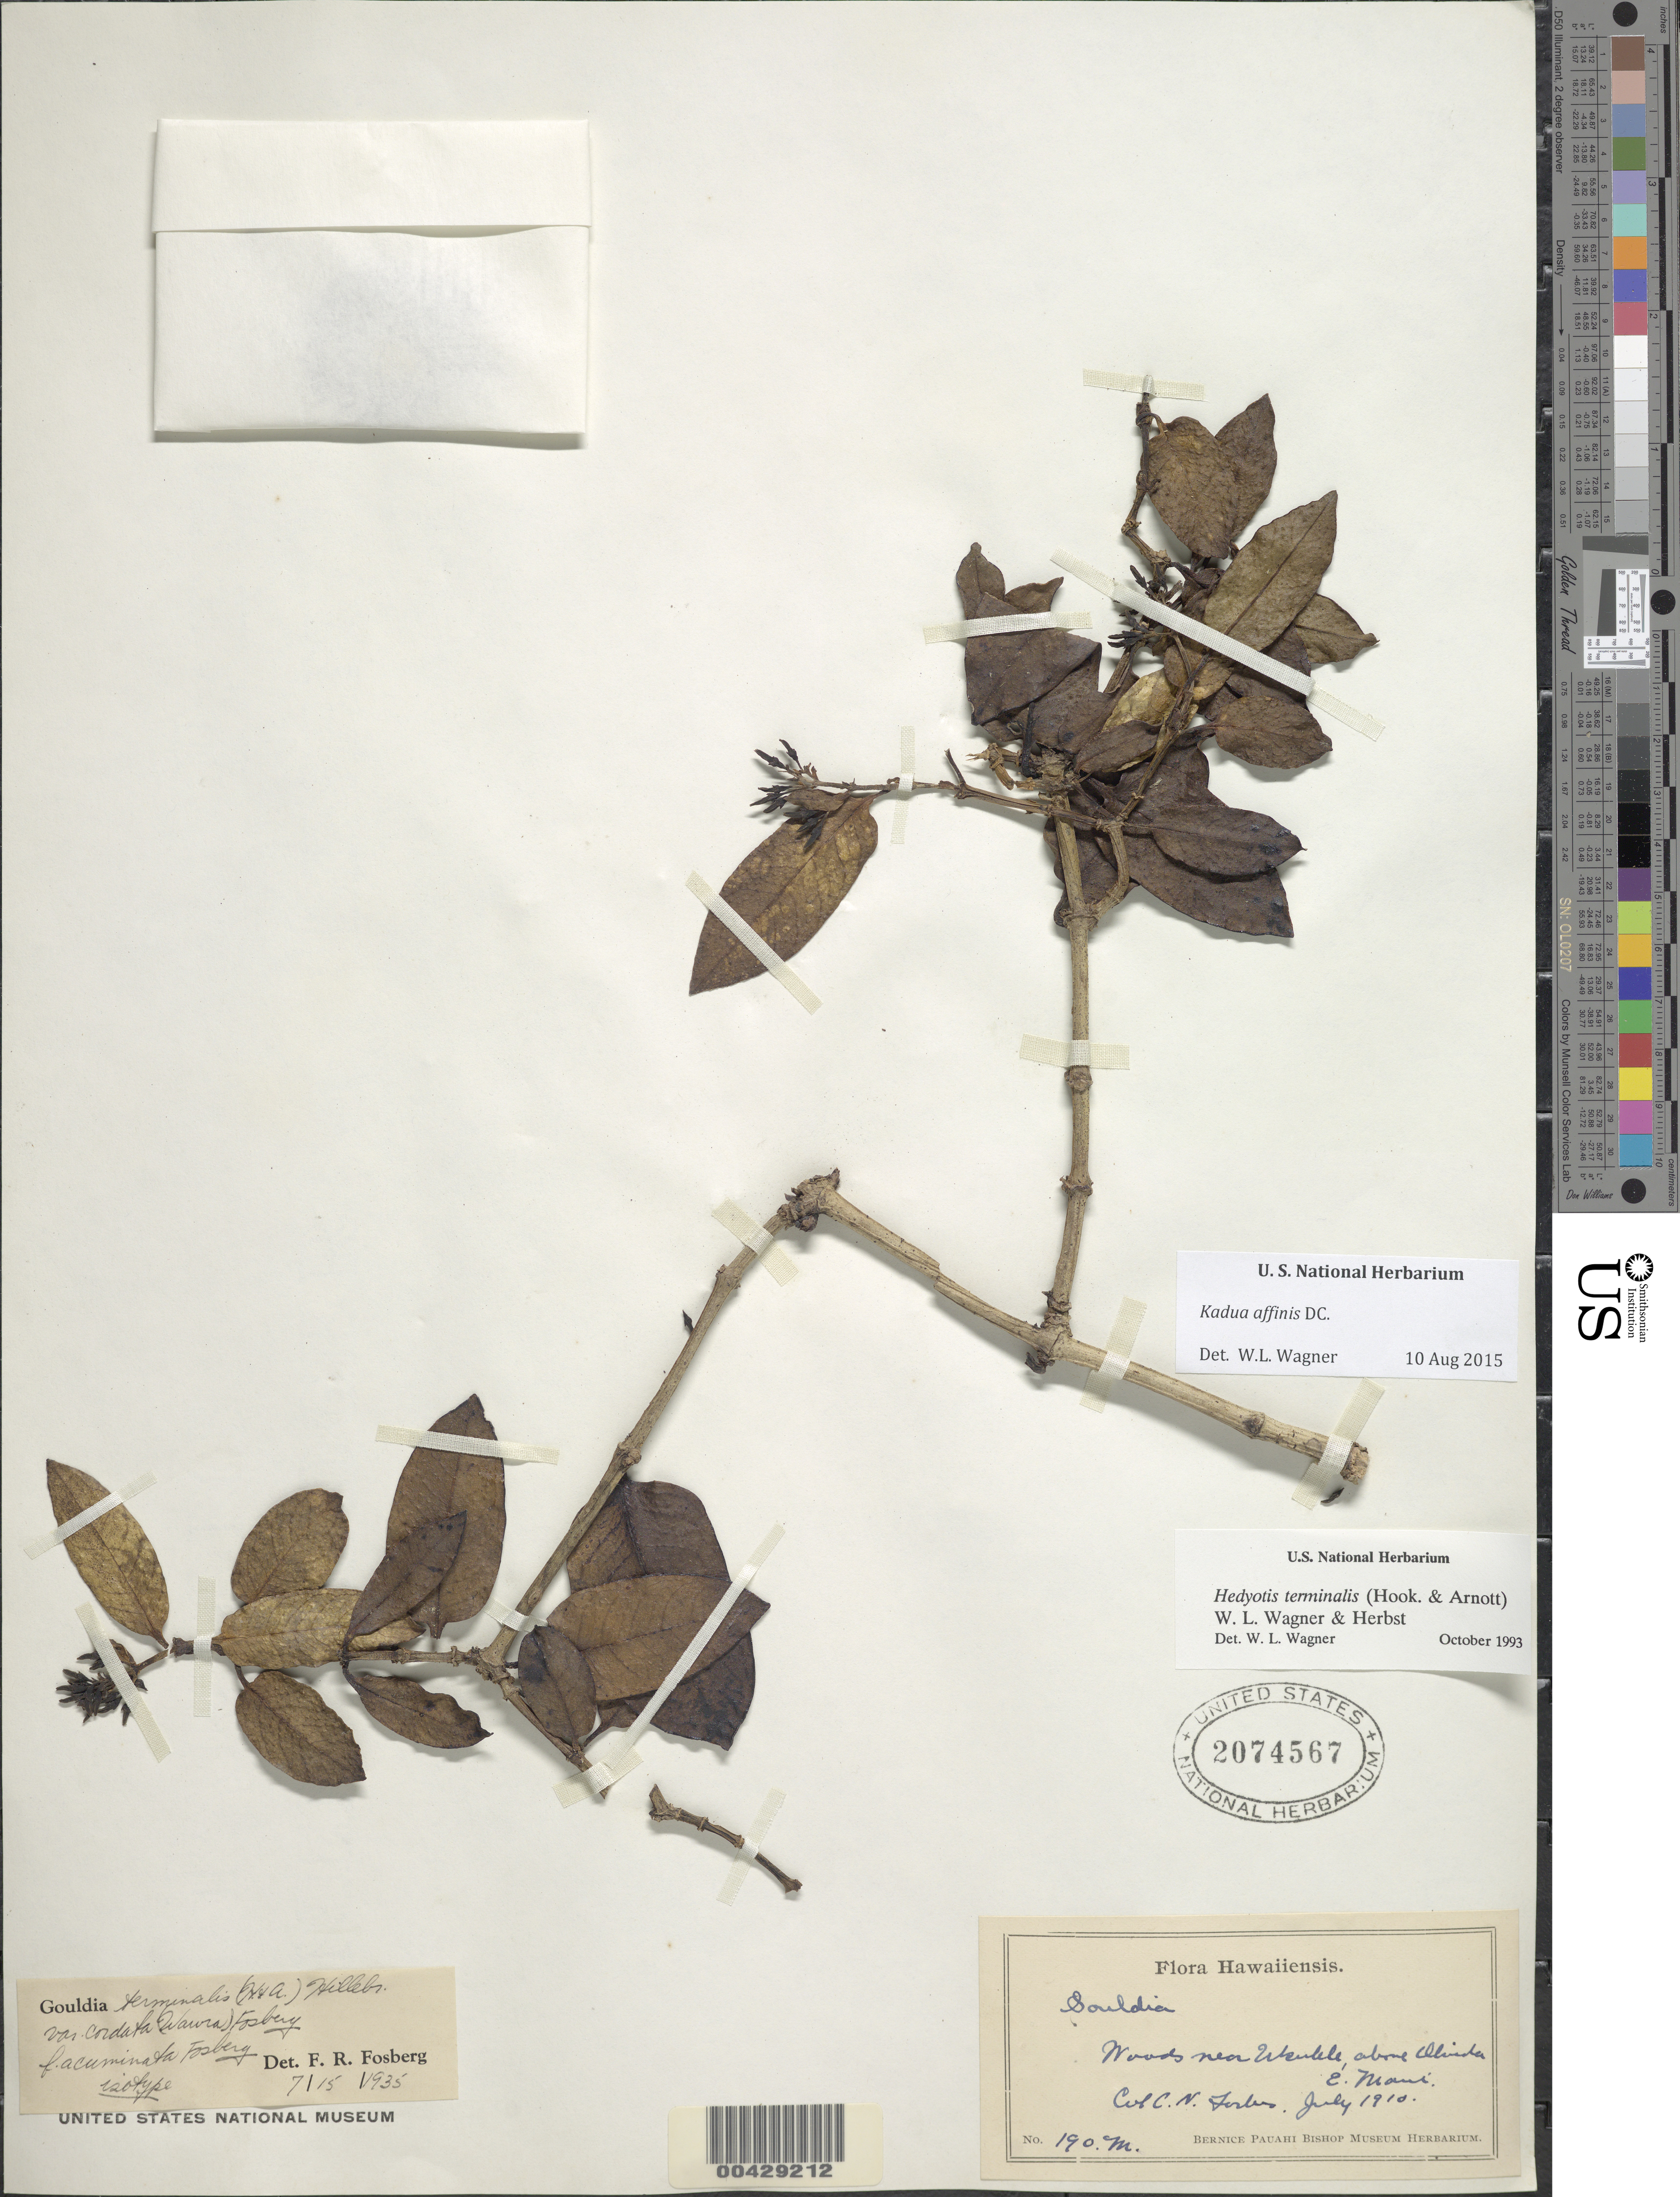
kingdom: Plantae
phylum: Tracheophyta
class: Magnoliopsida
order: Gentianales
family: Rubiaceae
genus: Kadua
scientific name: Kadua affinis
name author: DC.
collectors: C. N. Forbes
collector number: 190.M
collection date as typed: Jul 1910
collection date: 1910-07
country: United States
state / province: Hawaii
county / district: Maui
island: Maui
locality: Ukulele, above Olinda, E Maui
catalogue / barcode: US 2074567